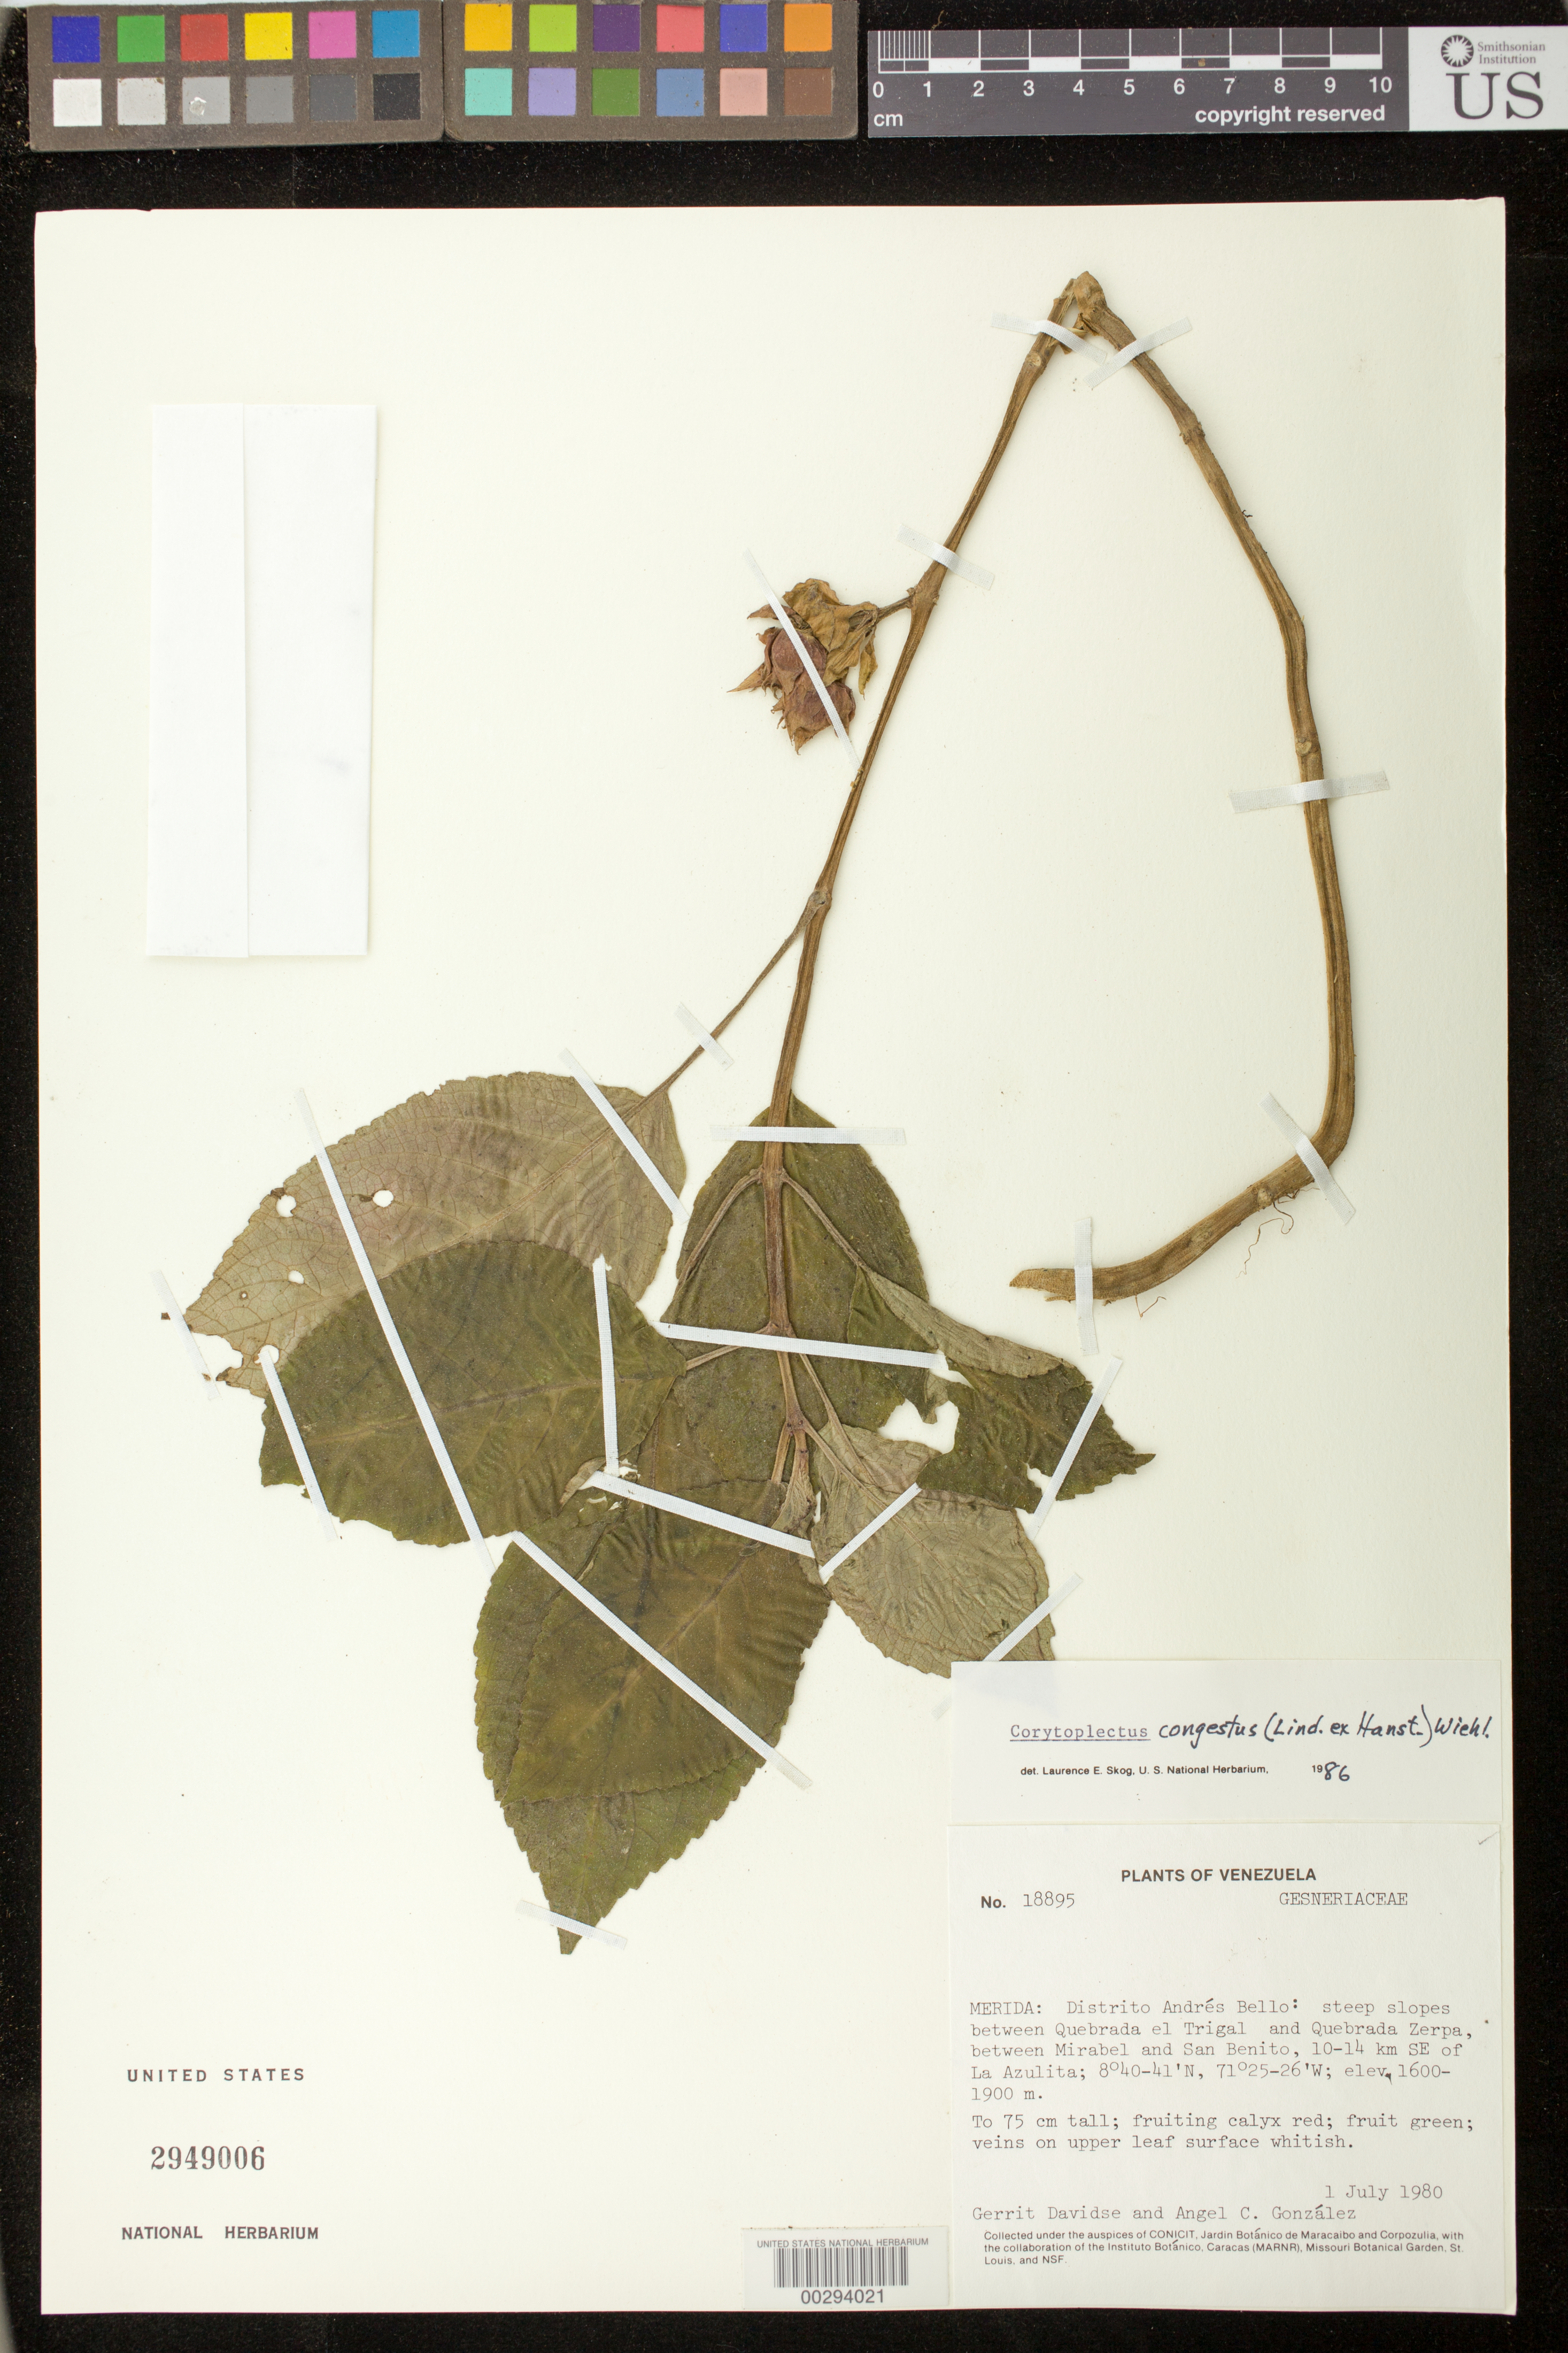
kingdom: Plantae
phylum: Tracheophyta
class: Magnoliopsida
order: Lamiales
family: Gesneriaceae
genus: Corytoplectus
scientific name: Corytoplectus congestus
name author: (Linden ex Hanst.) Wiehler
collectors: G. Davidse & A. C. González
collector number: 18895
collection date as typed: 01 Jul 1980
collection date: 1980-07-01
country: Venezuela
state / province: Mérida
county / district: Andres Bello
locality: Dist. Andres Bello, steep slopes between Quebrada el Trigal and Quebrada Zerpa, between Mirabel and Sanbenito, ...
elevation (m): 1600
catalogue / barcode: US 2949006